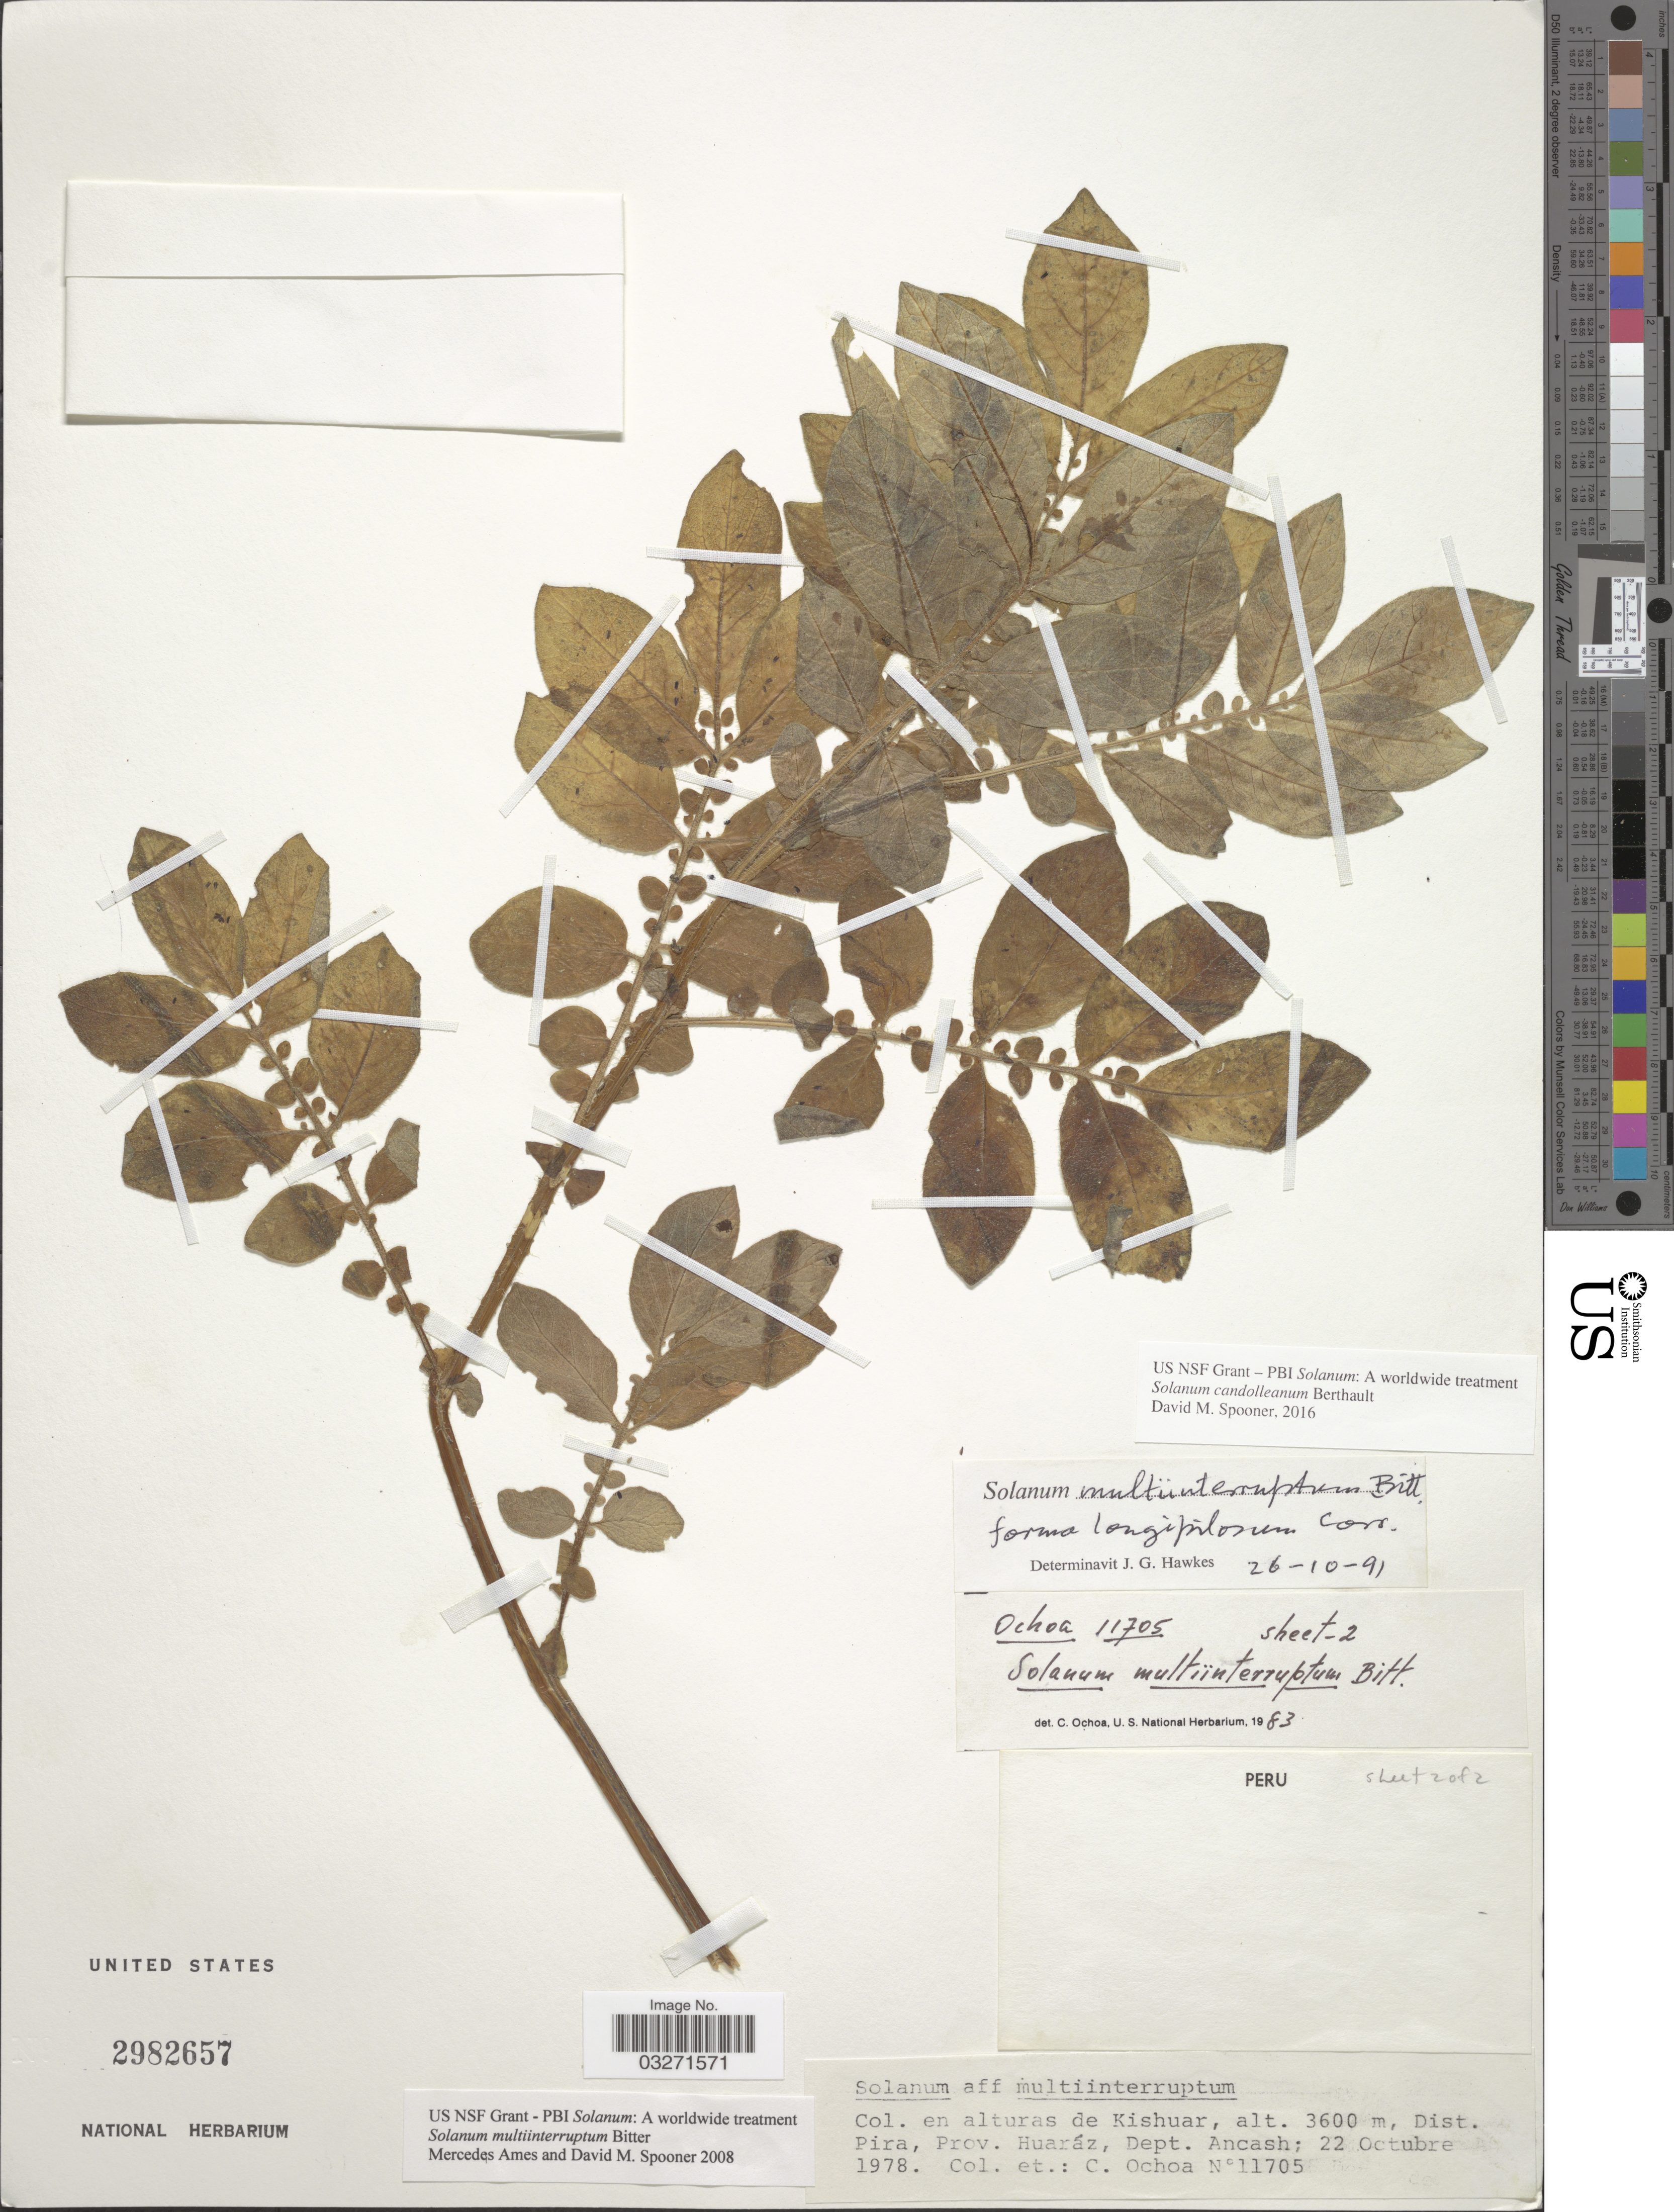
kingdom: Plantae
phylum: Tracheophyta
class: Magnoliopsida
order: Solanales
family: Solanaceae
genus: Solanum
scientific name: Solanum candolleanum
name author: Berthault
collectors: C. Ochoa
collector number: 11705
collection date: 1978-10-22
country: Peru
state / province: Ancash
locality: En alturas de Kishuar. Dist. Pira, Prov. Huaráz, Dept. Ancash.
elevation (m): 3600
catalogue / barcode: US 2982657